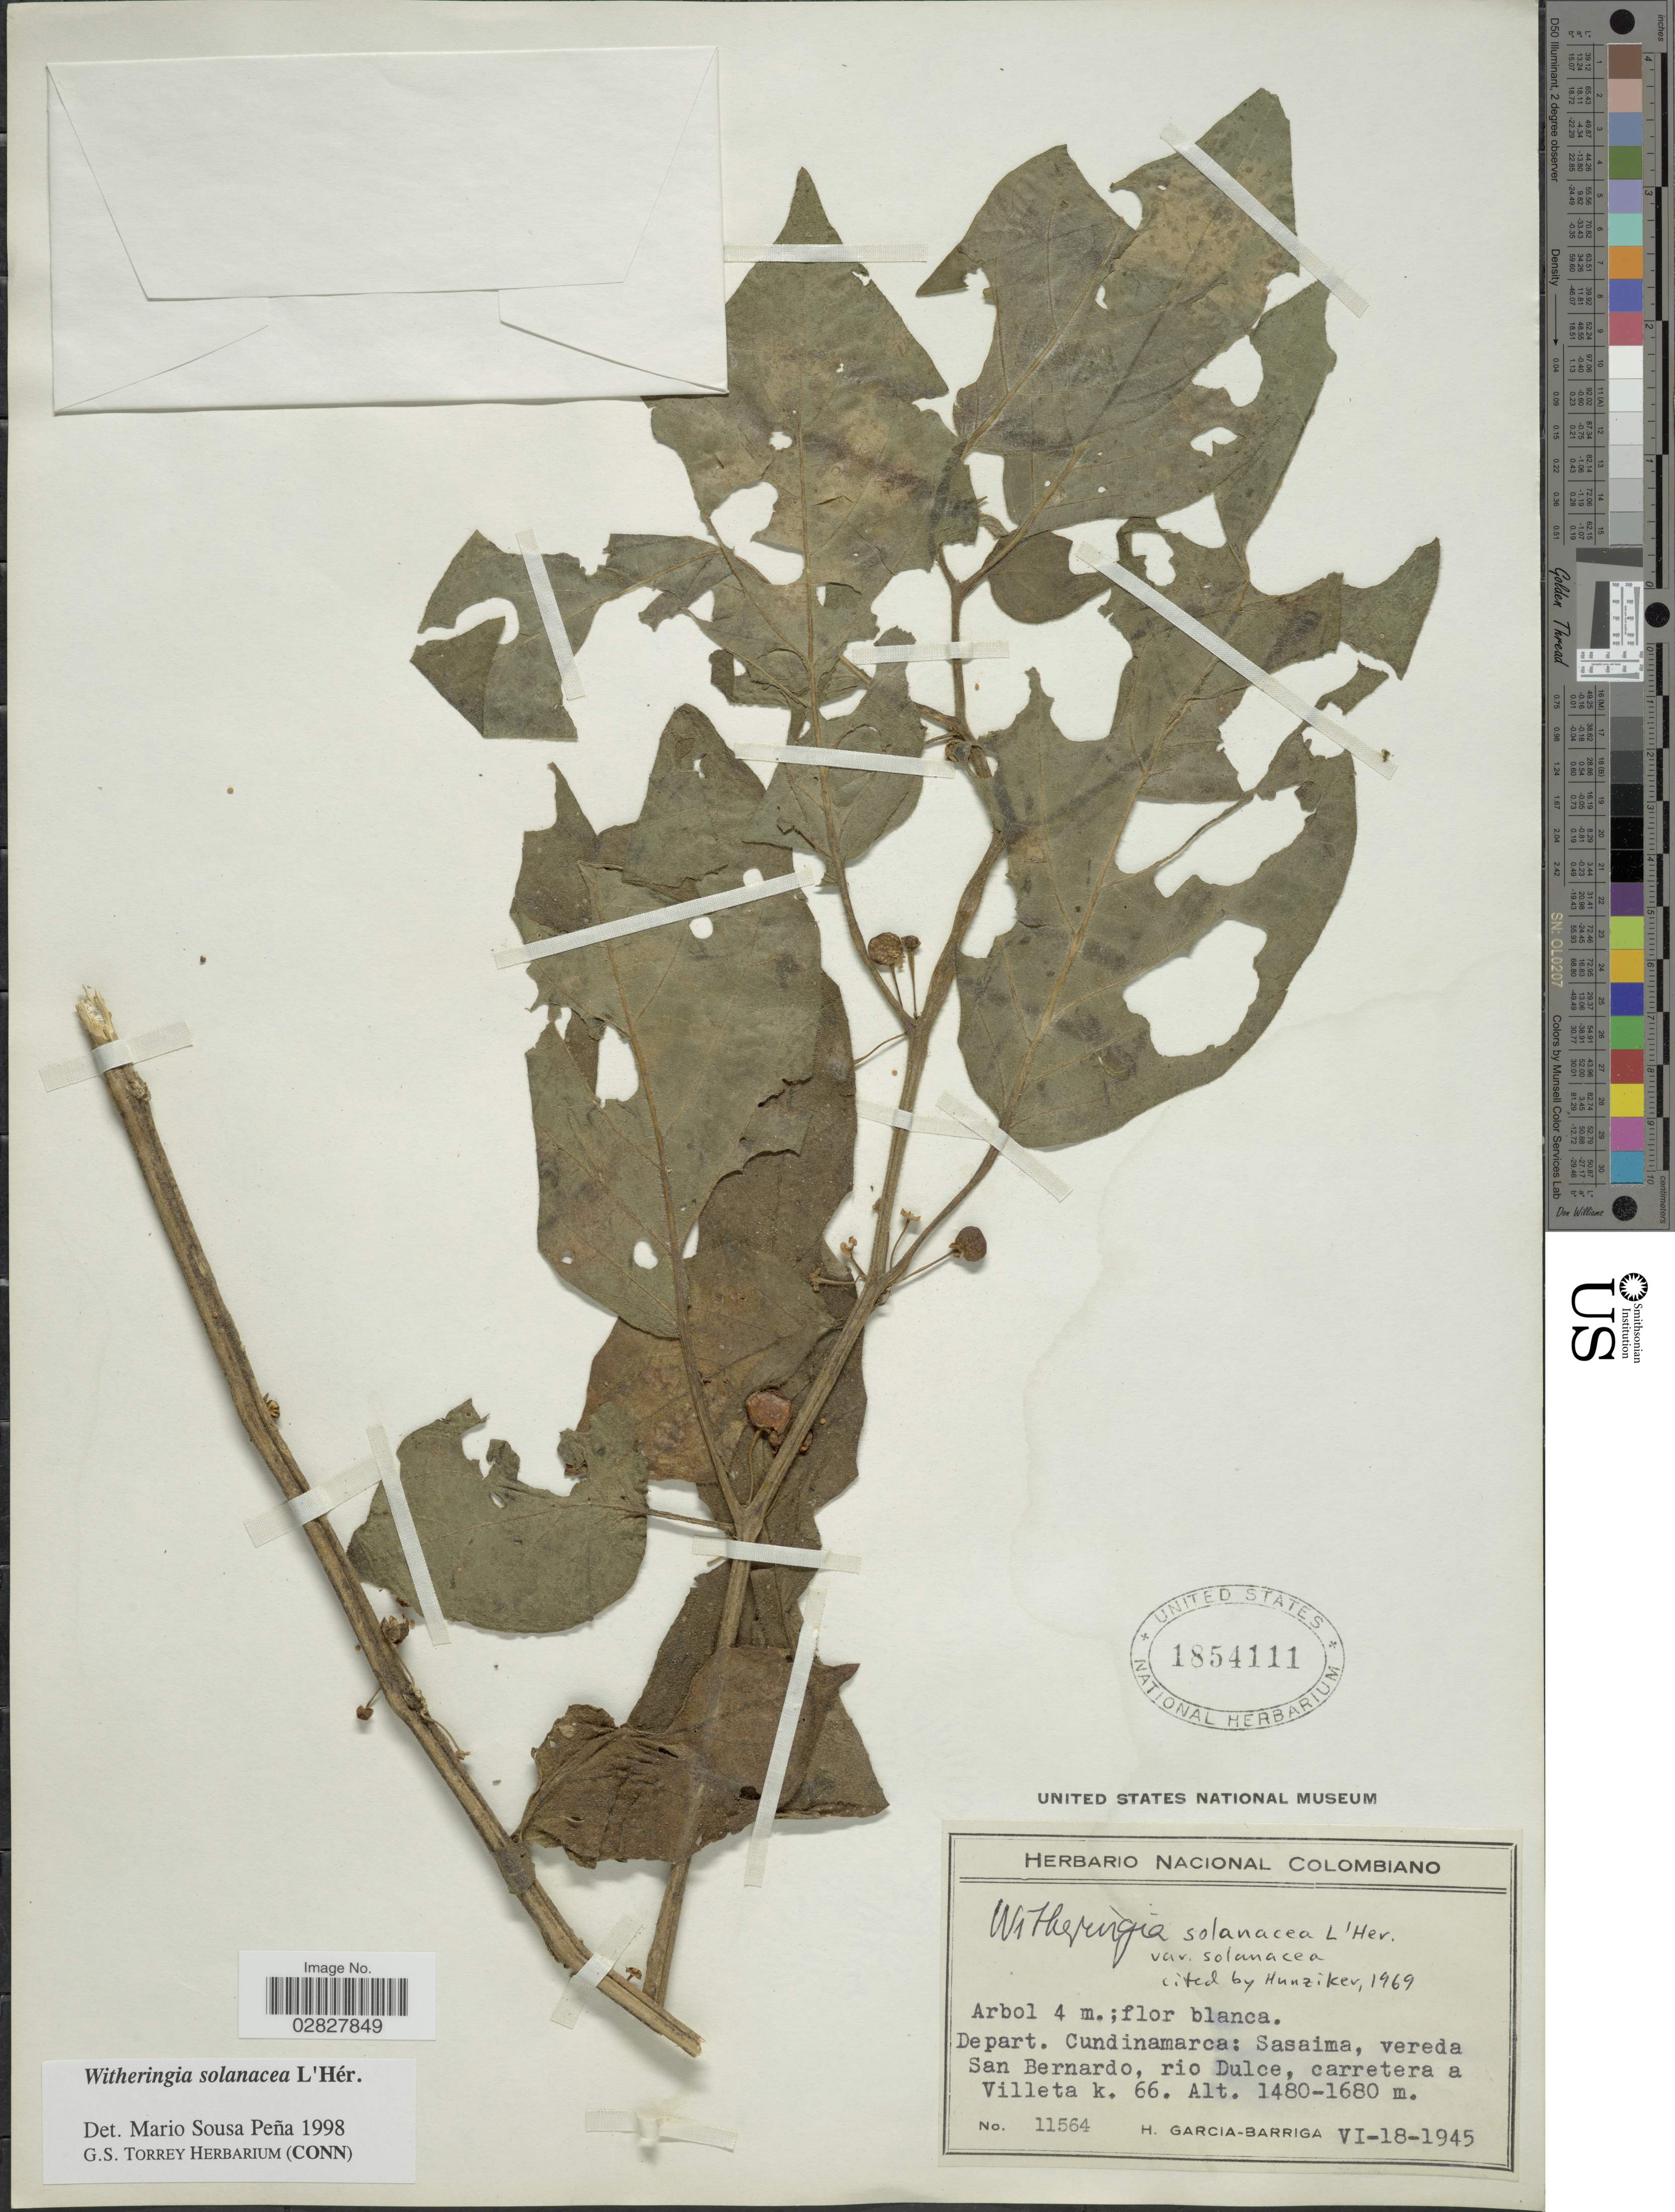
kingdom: Plantae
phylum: Tracheophyta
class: Magnoliopsida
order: Solanales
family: Solanaceae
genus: Witheringia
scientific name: Witheringia solanacea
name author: L'Hér.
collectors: H. García Barriga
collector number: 11564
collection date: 1945-06-18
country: Colombia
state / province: Cundinamarca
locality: Depart. Cundinamarca: Sasaima, vereda San Bernardo, rio Dulce, carretera a Villeta k. 66.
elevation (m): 1480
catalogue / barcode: US 1854111